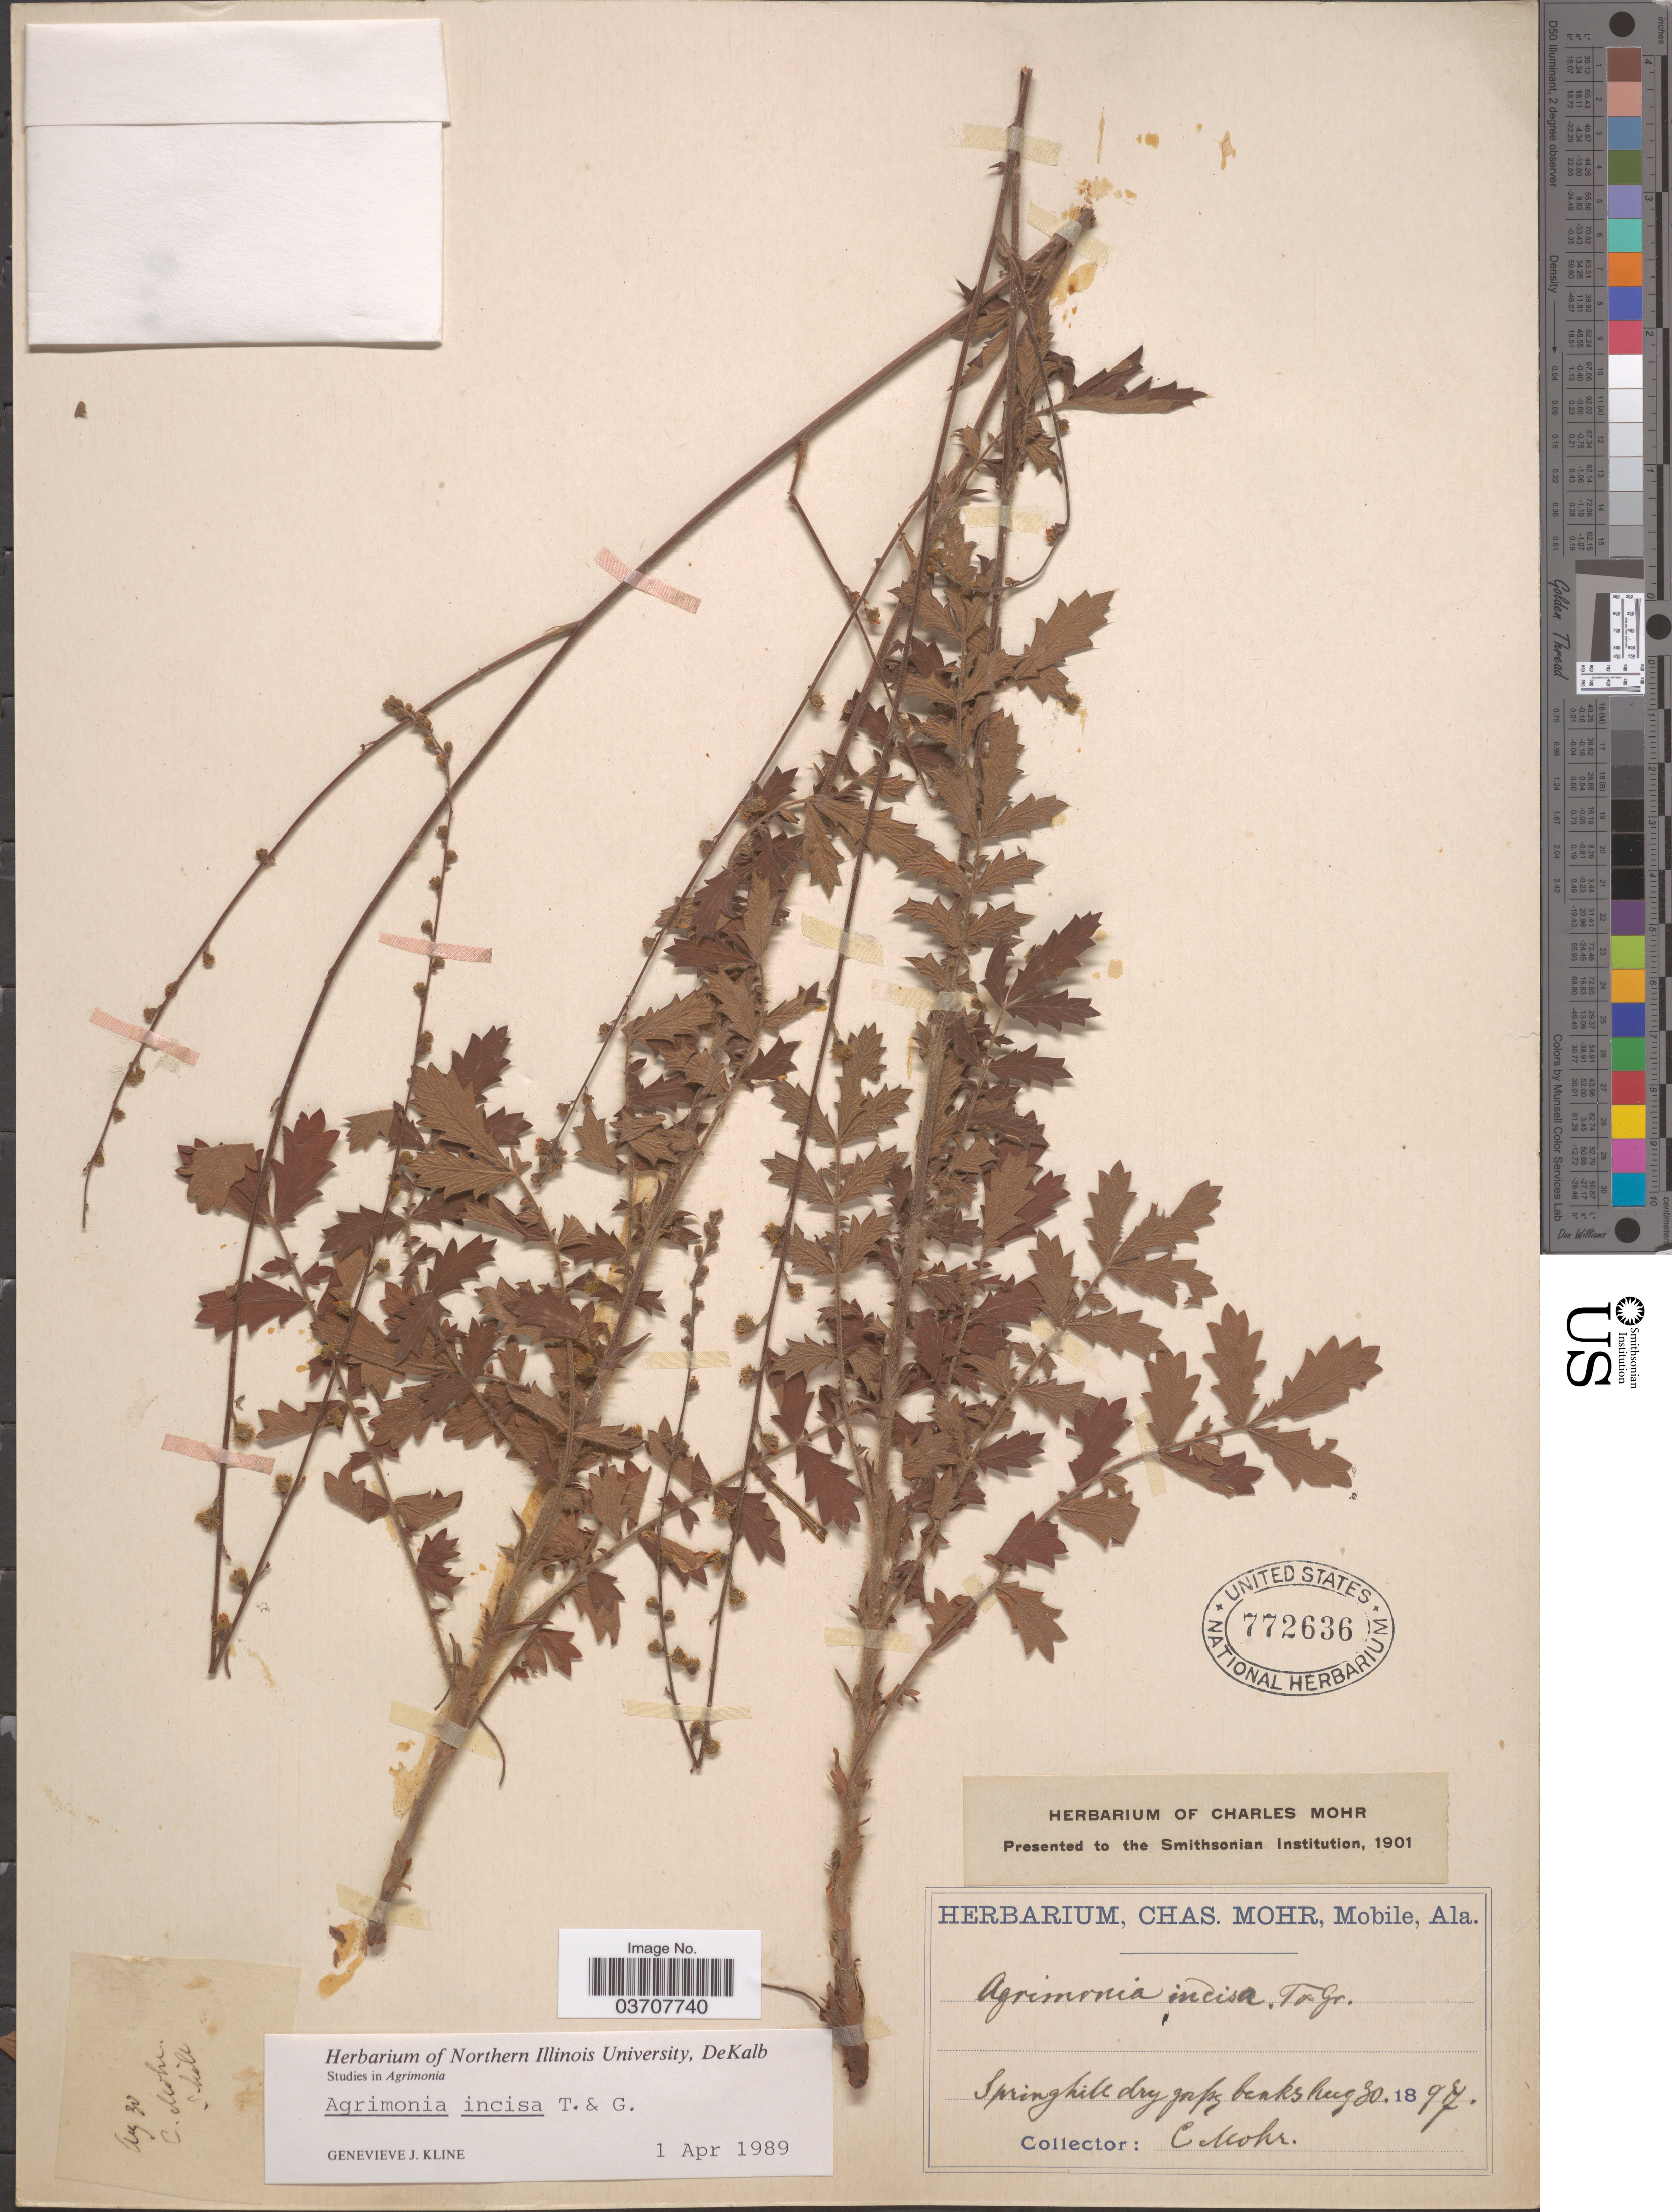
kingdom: Plantae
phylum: Tracheophyta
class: Magnoliopsida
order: Rosales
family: Rosaceae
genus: Agrimonia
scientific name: Agrimonia incisa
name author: Torr. & A. Gray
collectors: Mohr, C. T. (herbarium)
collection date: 1897-08-30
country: United States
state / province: Alabama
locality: Springhill dry gape banks.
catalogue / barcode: US 772636